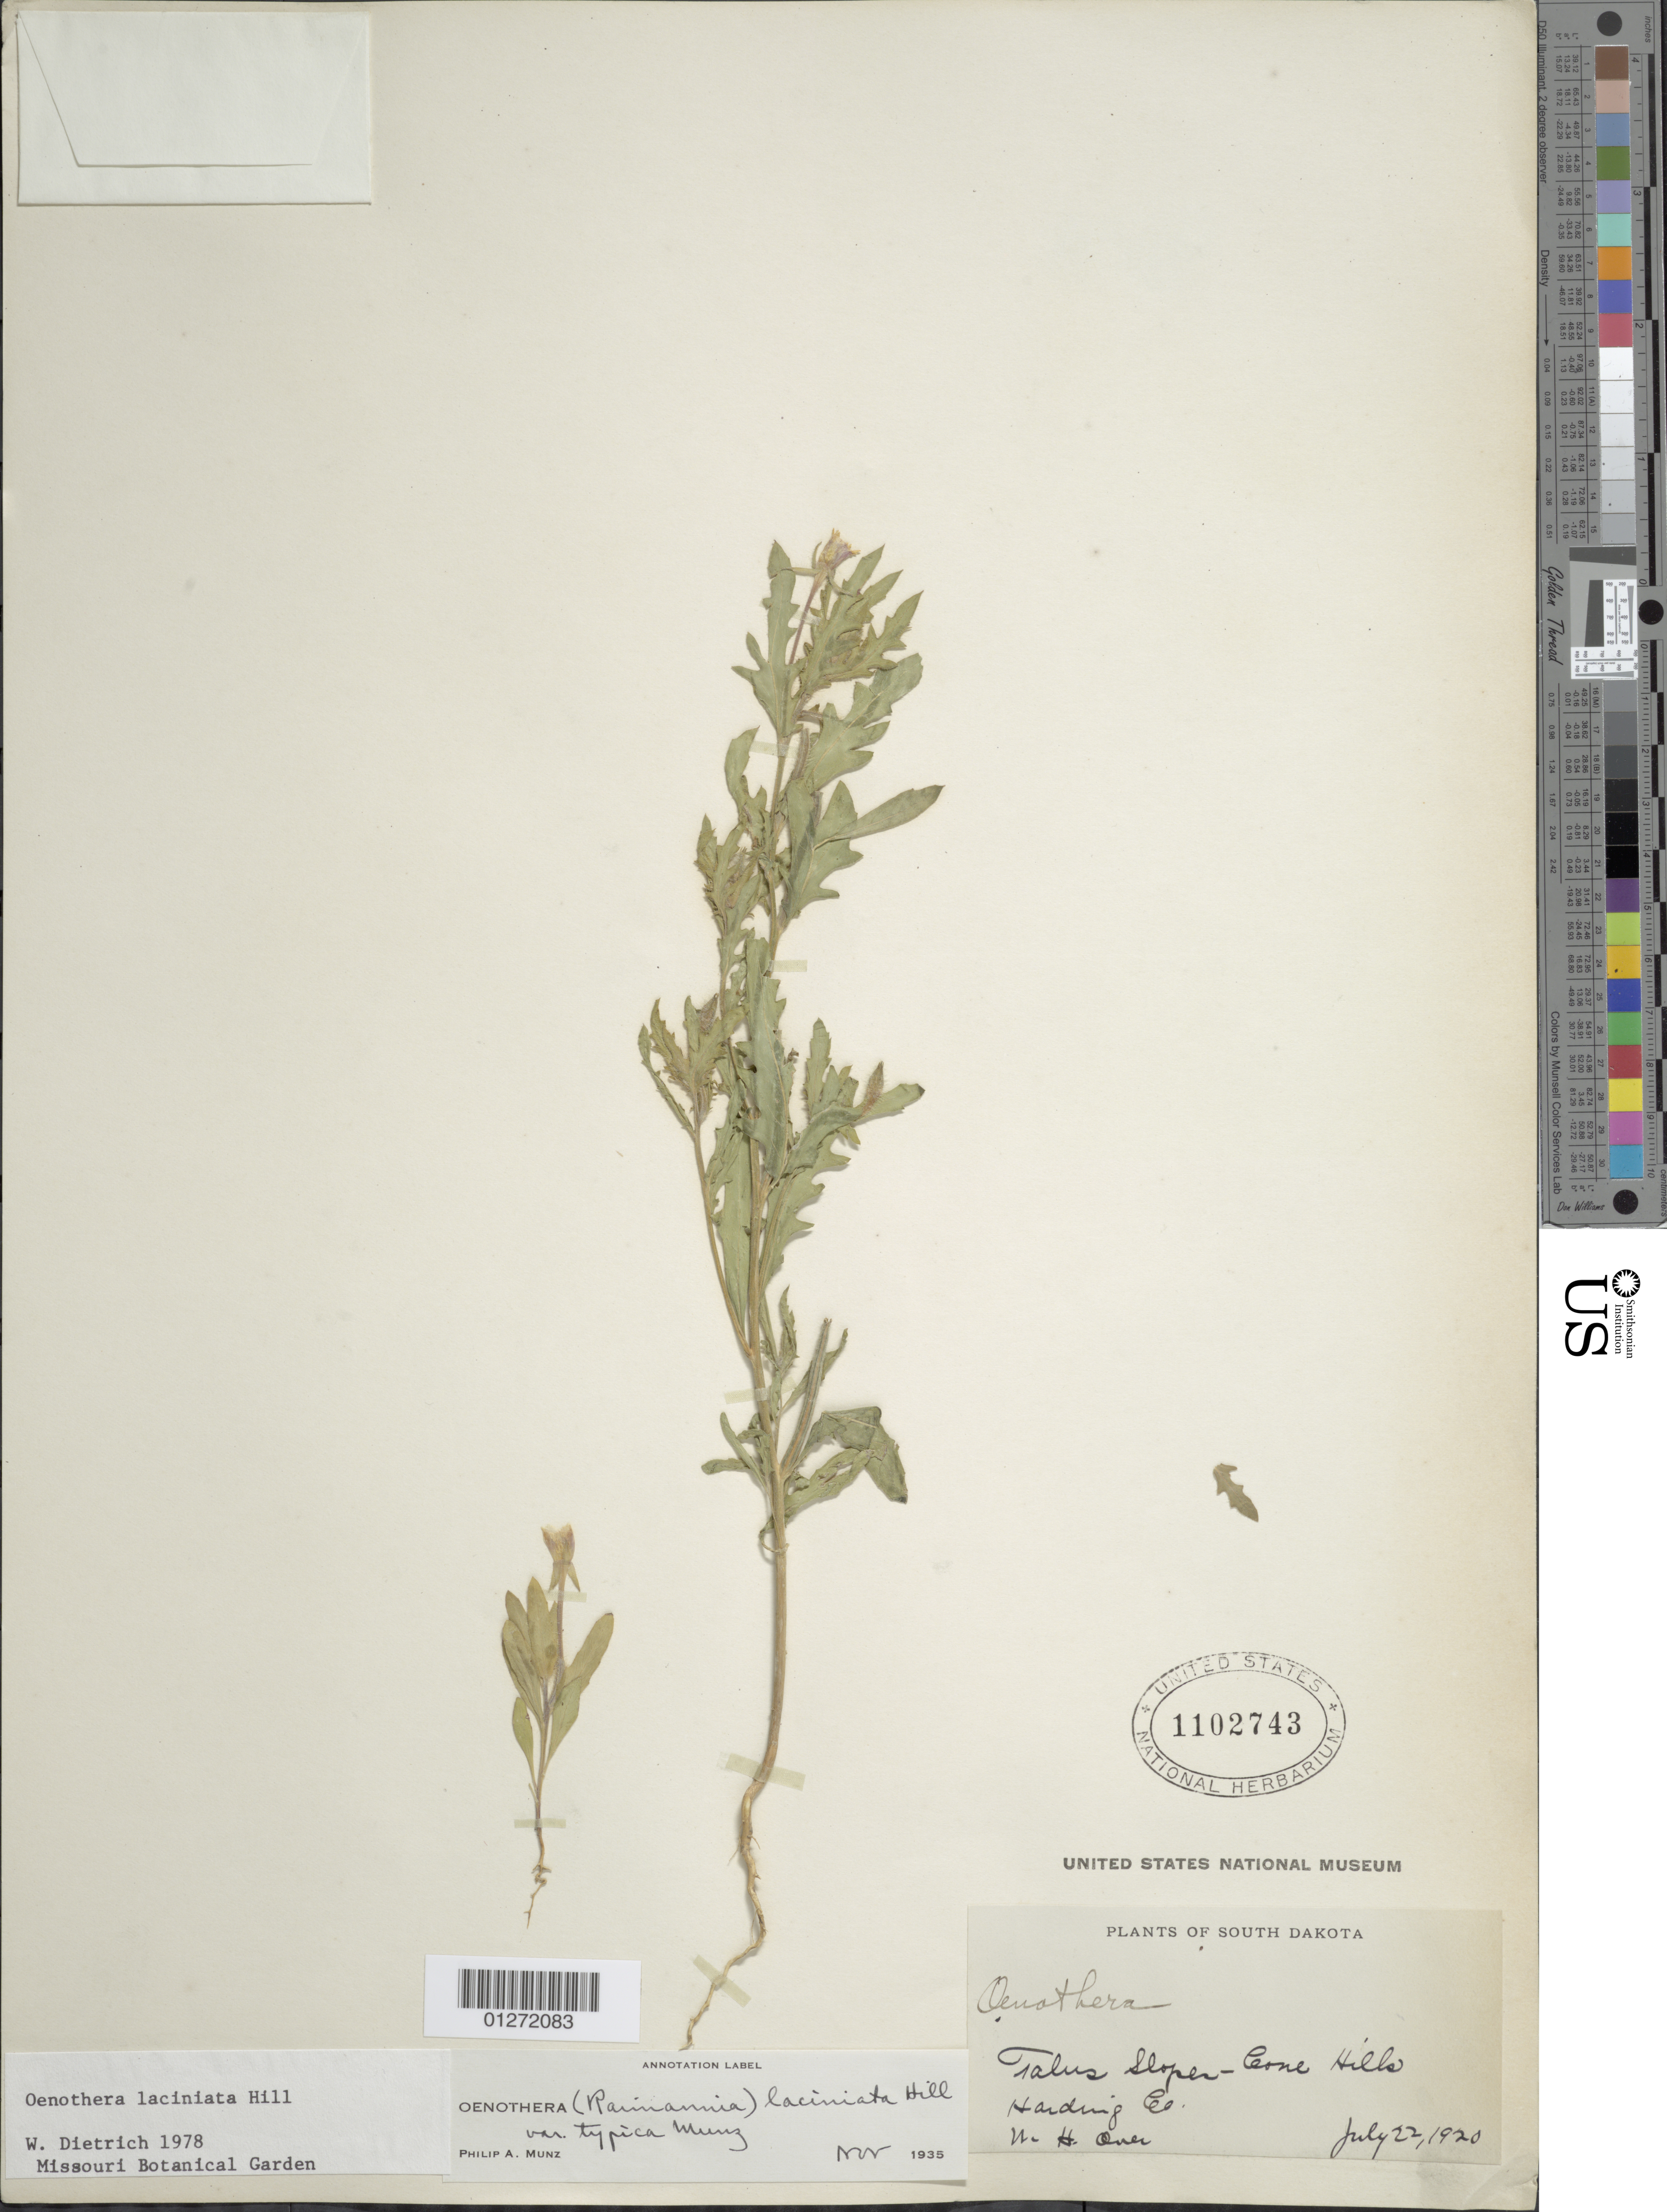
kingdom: Plantae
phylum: Tracheophyta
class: Magnoliopsida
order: Myrtales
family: Onagraceae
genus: Oenothera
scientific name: Oenothera laciniata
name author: Hill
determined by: Dietrich, W.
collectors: W. Over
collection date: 1920-07-22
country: United States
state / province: South Dakota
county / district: Harding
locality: Cone Hills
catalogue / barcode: US 1102743